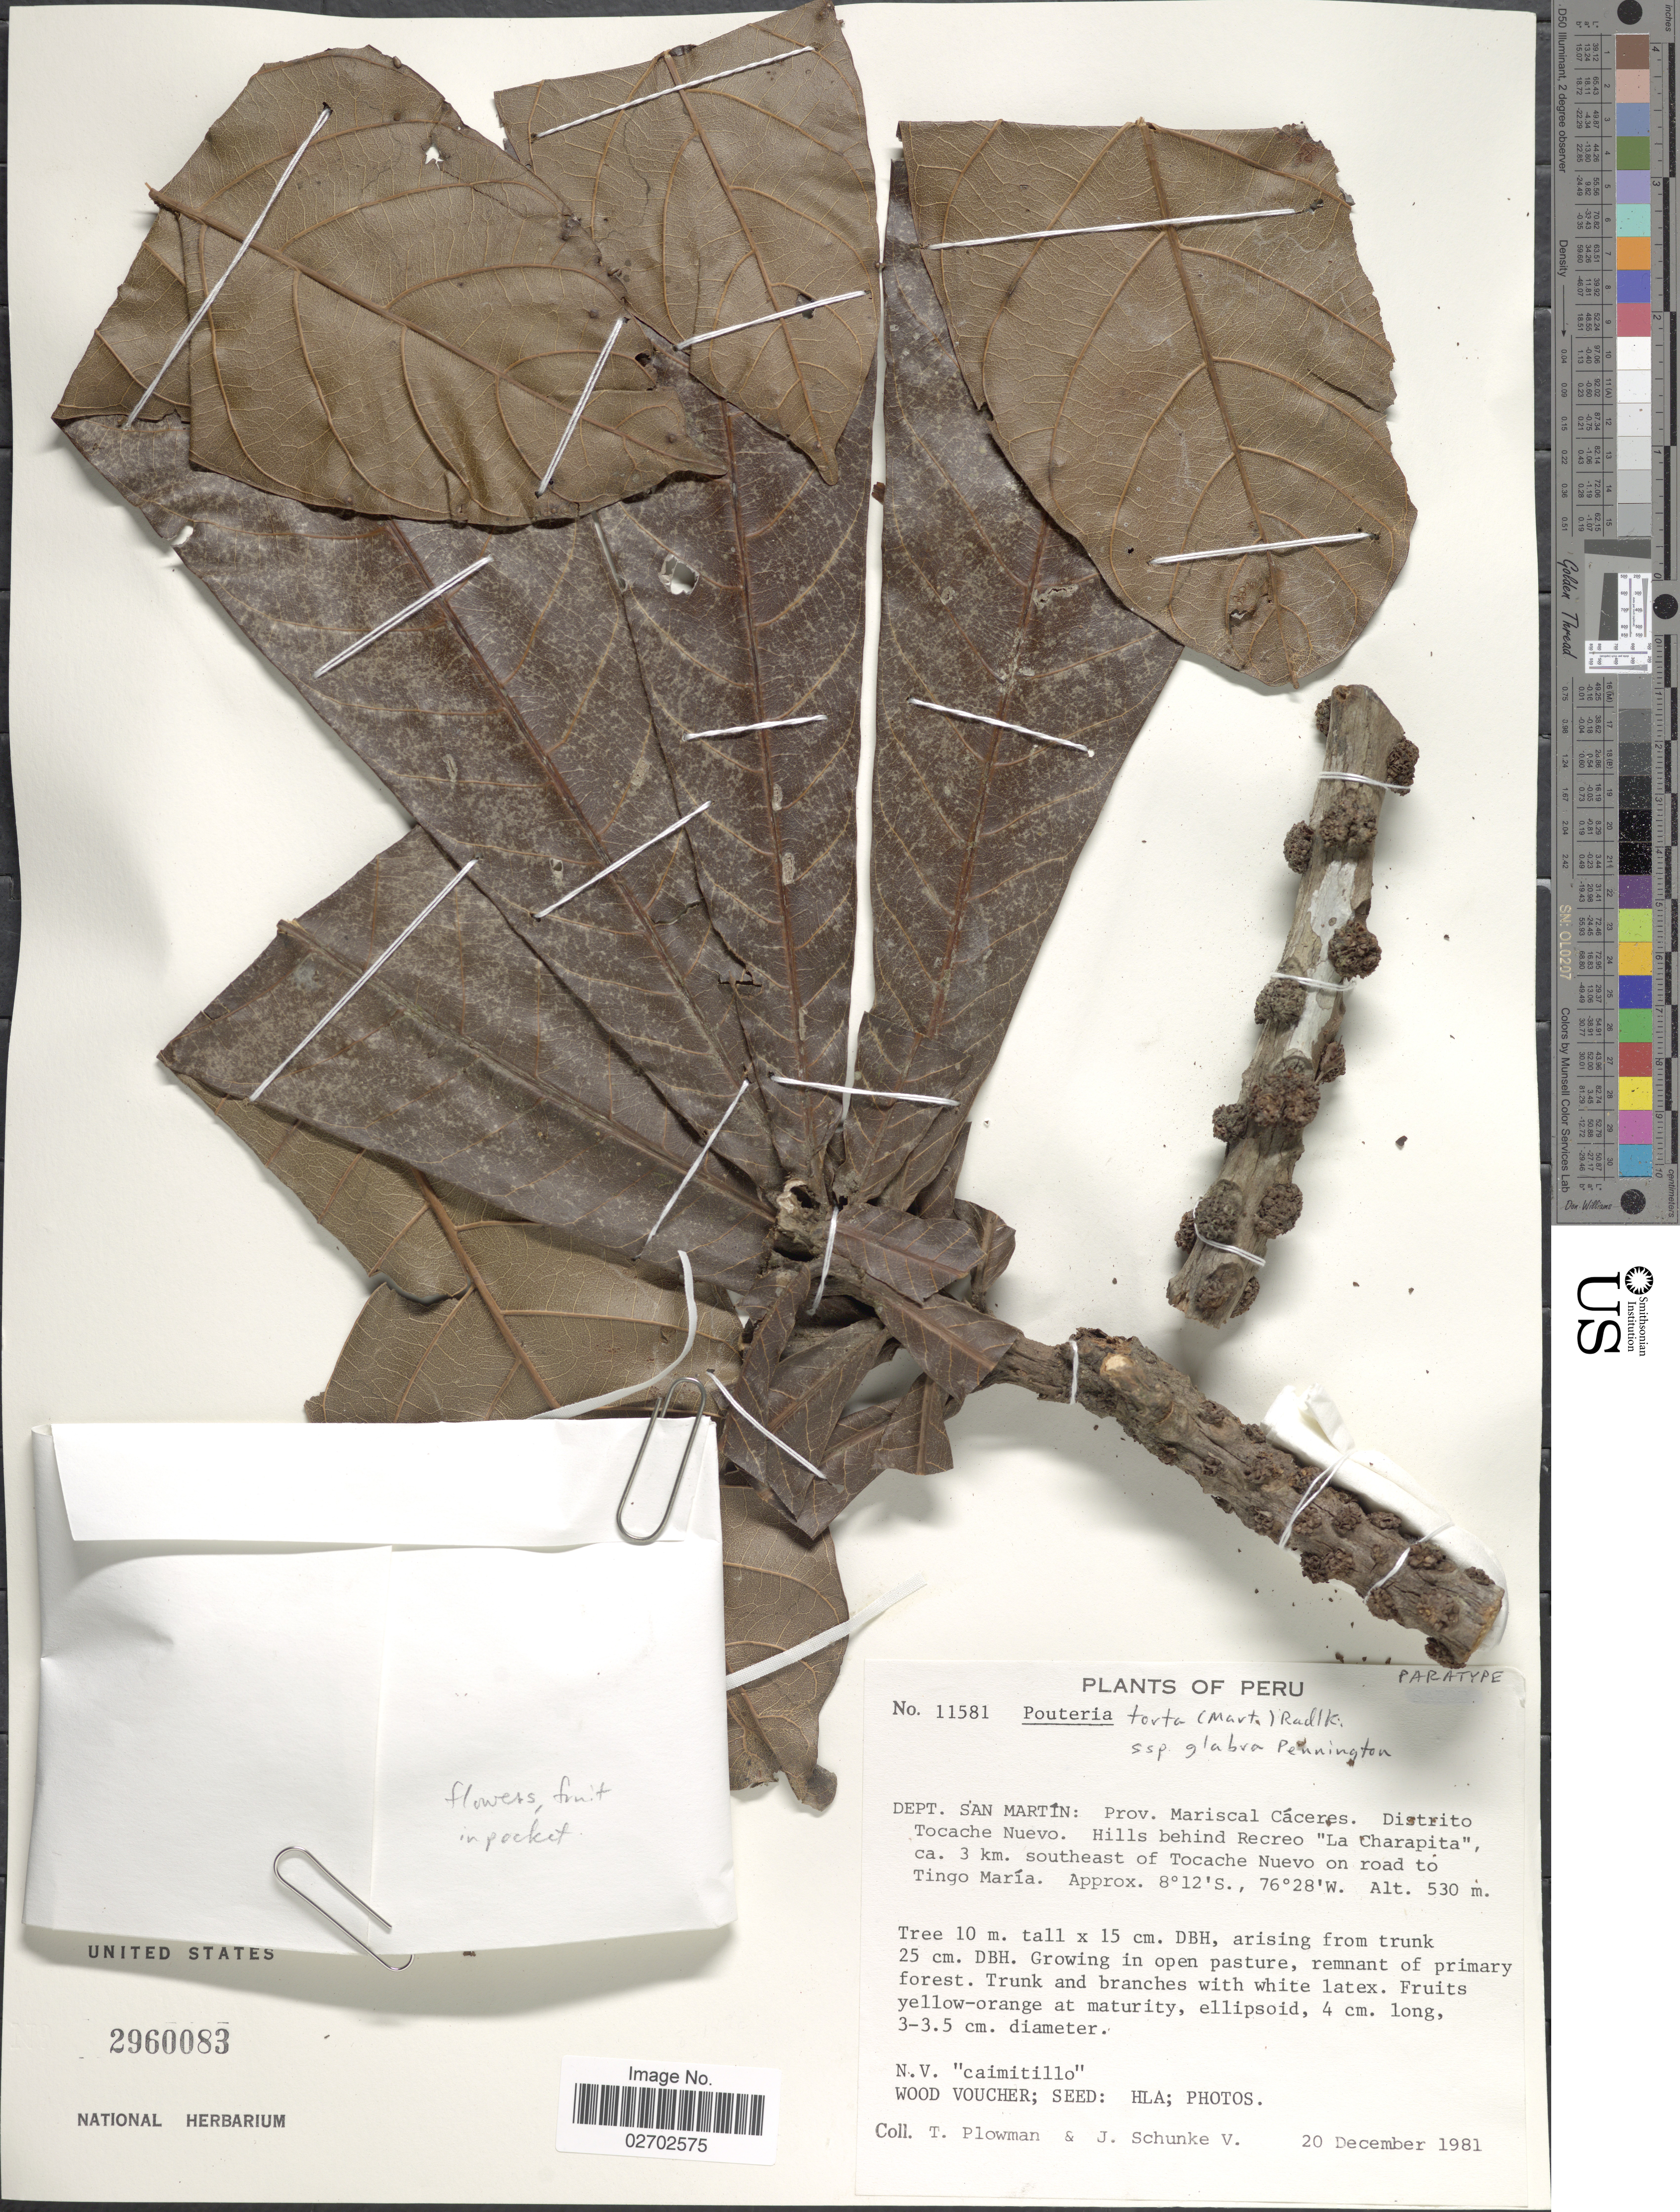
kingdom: Plantae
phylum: Tracheophyta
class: Magnoliopsida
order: Ericales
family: Sapotaceae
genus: Pouteria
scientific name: Pouteria torta subsp. glabra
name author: T.D. Penn.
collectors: T. Plowman & J. Schunke Vigo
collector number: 11581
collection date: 1981-12-20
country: Peru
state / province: San Martín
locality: Prov. Mariscal Cáceres. Distrito Tocache Nuevo. Hills behind Recreo "La Chaparita", ca. 3 km. southeast of Tocache Nuevo on road to Tingo María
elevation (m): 530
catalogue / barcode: US 2960083